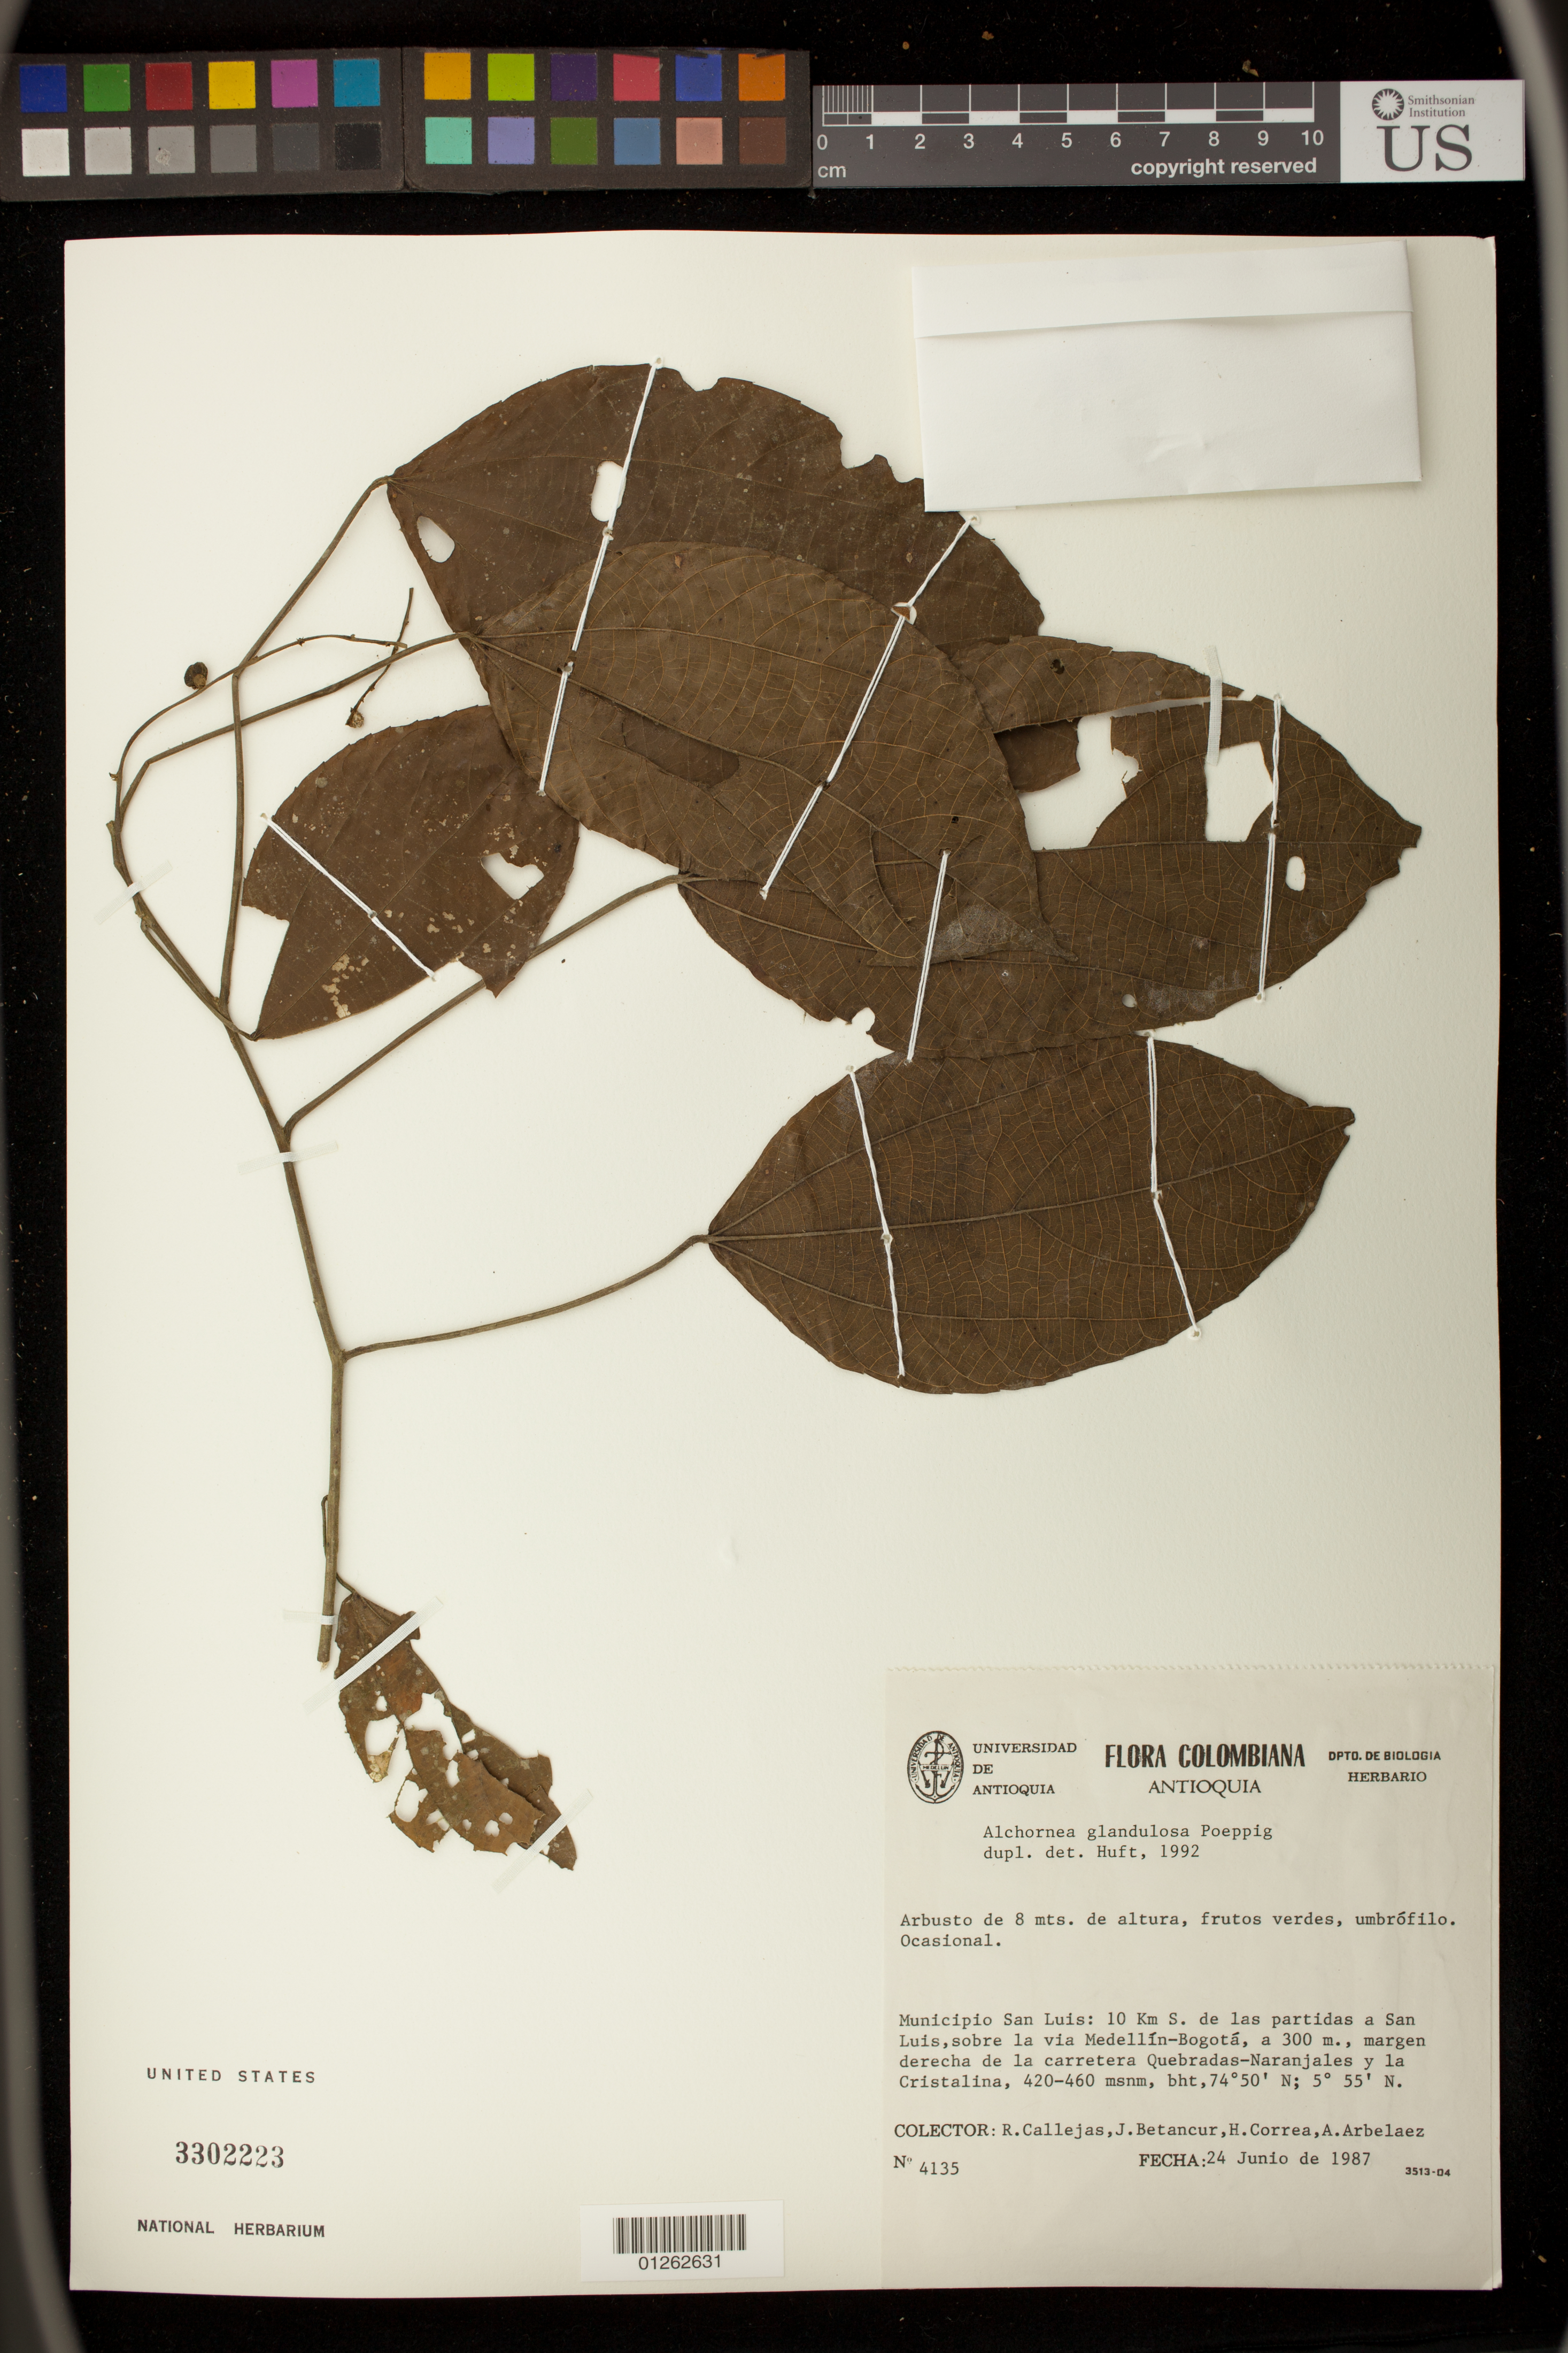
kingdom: Plantae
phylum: Tracheophyta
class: Magnoliopsida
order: Malpighiales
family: Euphorbiaceae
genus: Alchornea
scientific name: Alchornea glandulosa subsp. glandulosa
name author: Poepp.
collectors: R. Callejas, J. C. Betancur, H. Correa & A. Arbelaez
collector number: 4135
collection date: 1987-06-24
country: Colombia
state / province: Antioquia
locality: Municipio San Luis: 10 Km S. de las partidas a San Luis, sobre la via Medellin-Bogota, a 300 m., margen derecha de la carretera Quebradas-Naranjales y la Cristalina.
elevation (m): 420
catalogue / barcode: US 3302223